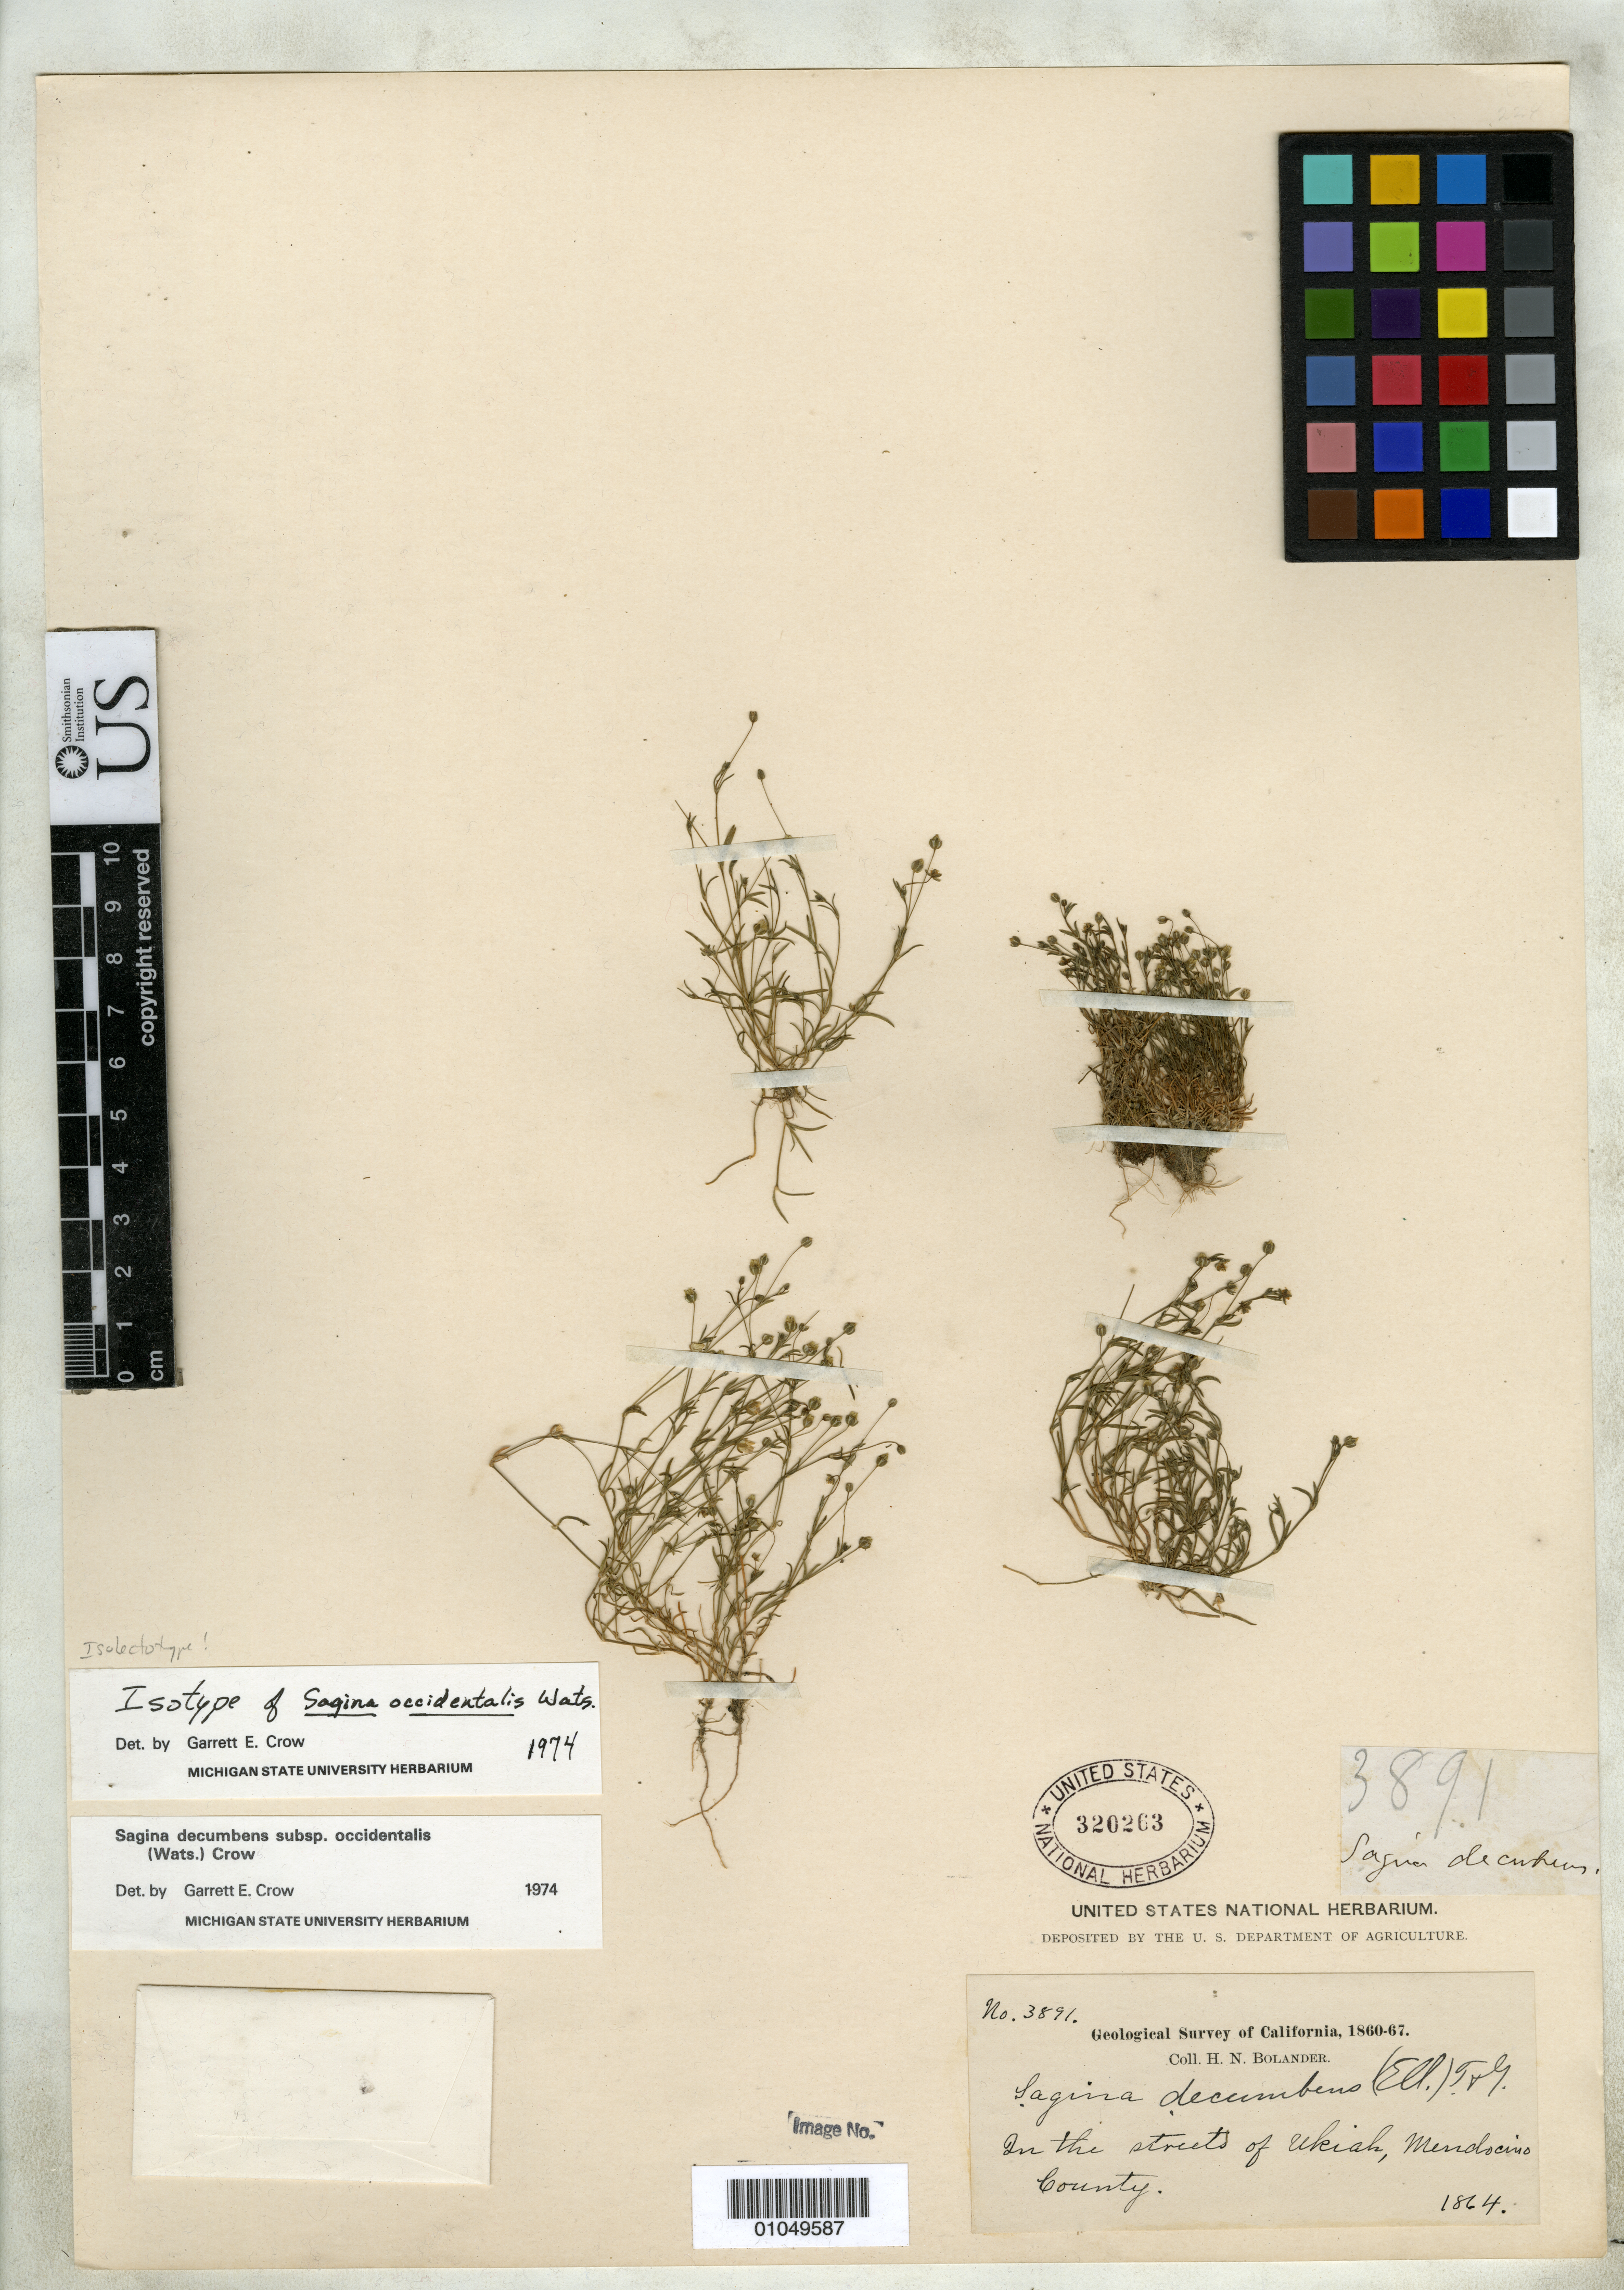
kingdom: Plantae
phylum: Tracheophyta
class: Magnoliopsida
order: Caryophyllales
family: Caryophyllaceae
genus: Sagina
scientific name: Sagina occidentalis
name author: S. Watson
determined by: Crow, G. E.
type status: Isolectotype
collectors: H. Bolander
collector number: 3891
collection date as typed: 1864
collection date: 1864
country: United States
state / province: California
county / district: Mendocino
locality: In the streets of Ukiah, Mendocino County.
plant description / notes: Effectively lectotypified by Crow (1978) citing "holotype" (GH) and "isotypes".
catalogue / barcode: US 320263